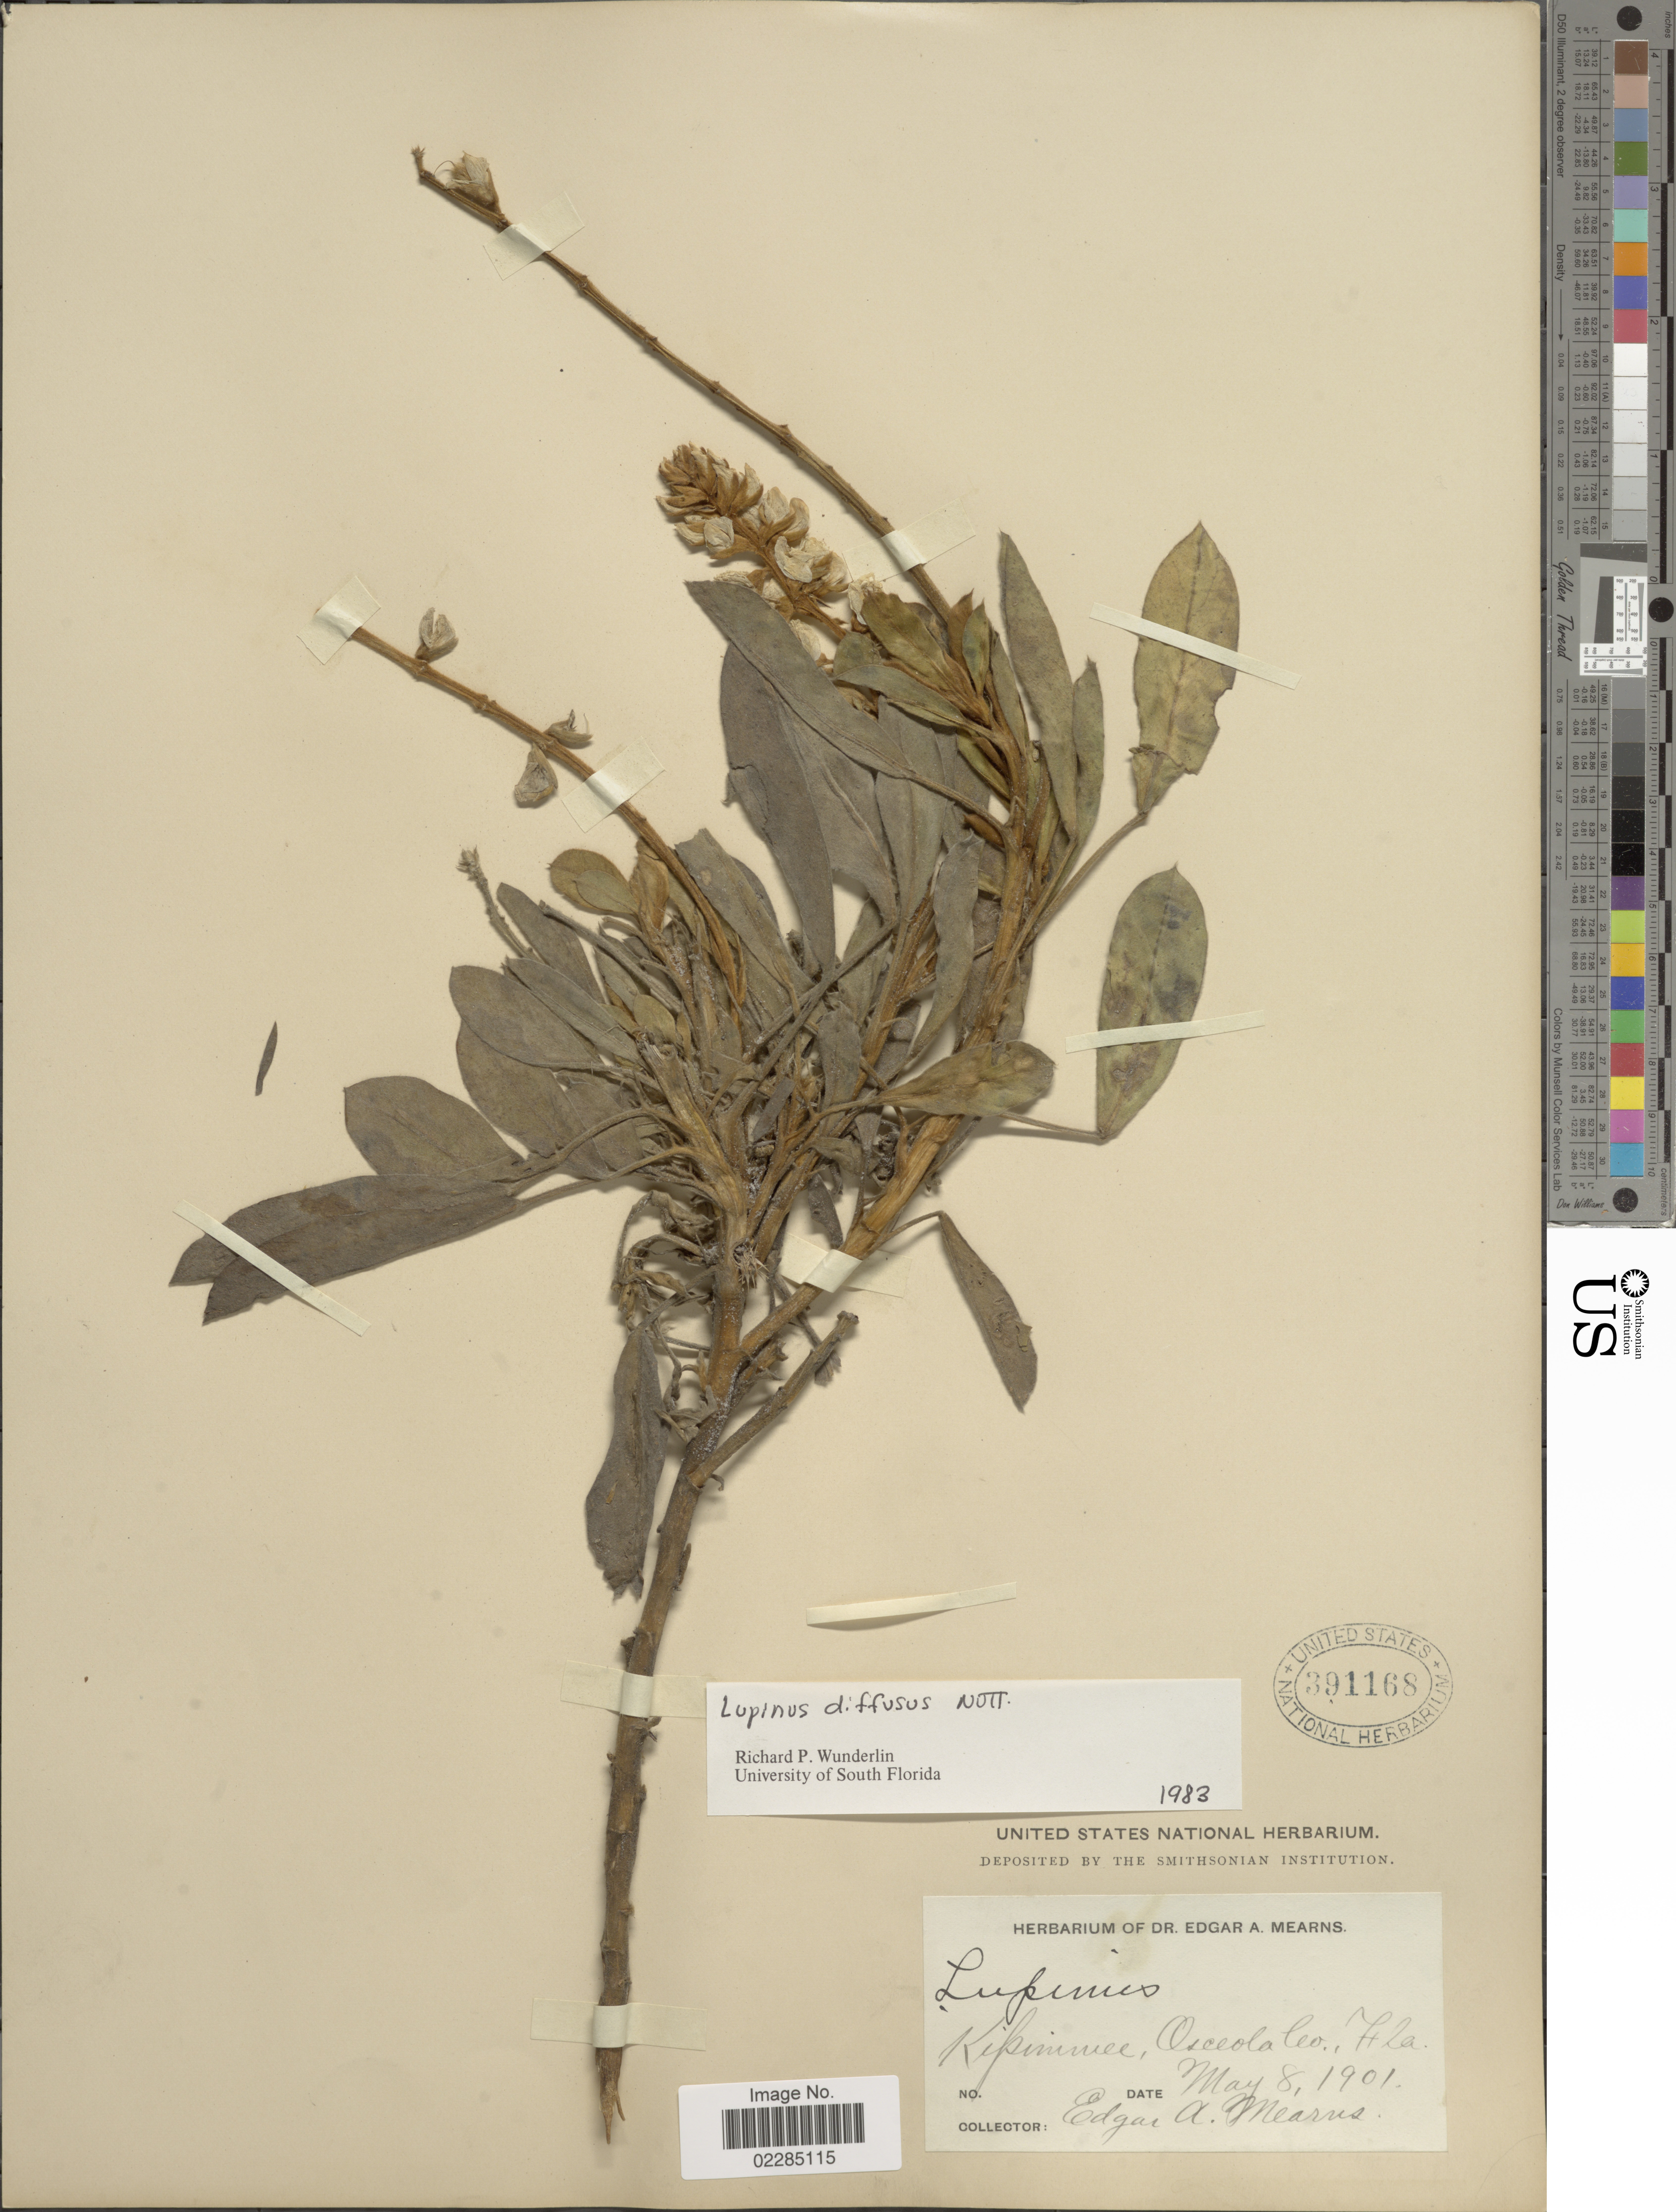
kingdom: Plantae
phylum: Tracheophyta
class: Magnoliopsida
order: Fabales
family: Fabaceae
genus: Lupinus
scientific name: Lupinus diffusus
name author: Nutt.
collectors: E. A. Mearns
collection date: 1901-05-08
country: United States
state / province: Florida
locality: Kissimmee, Osceola Co.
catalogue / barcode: US 391168